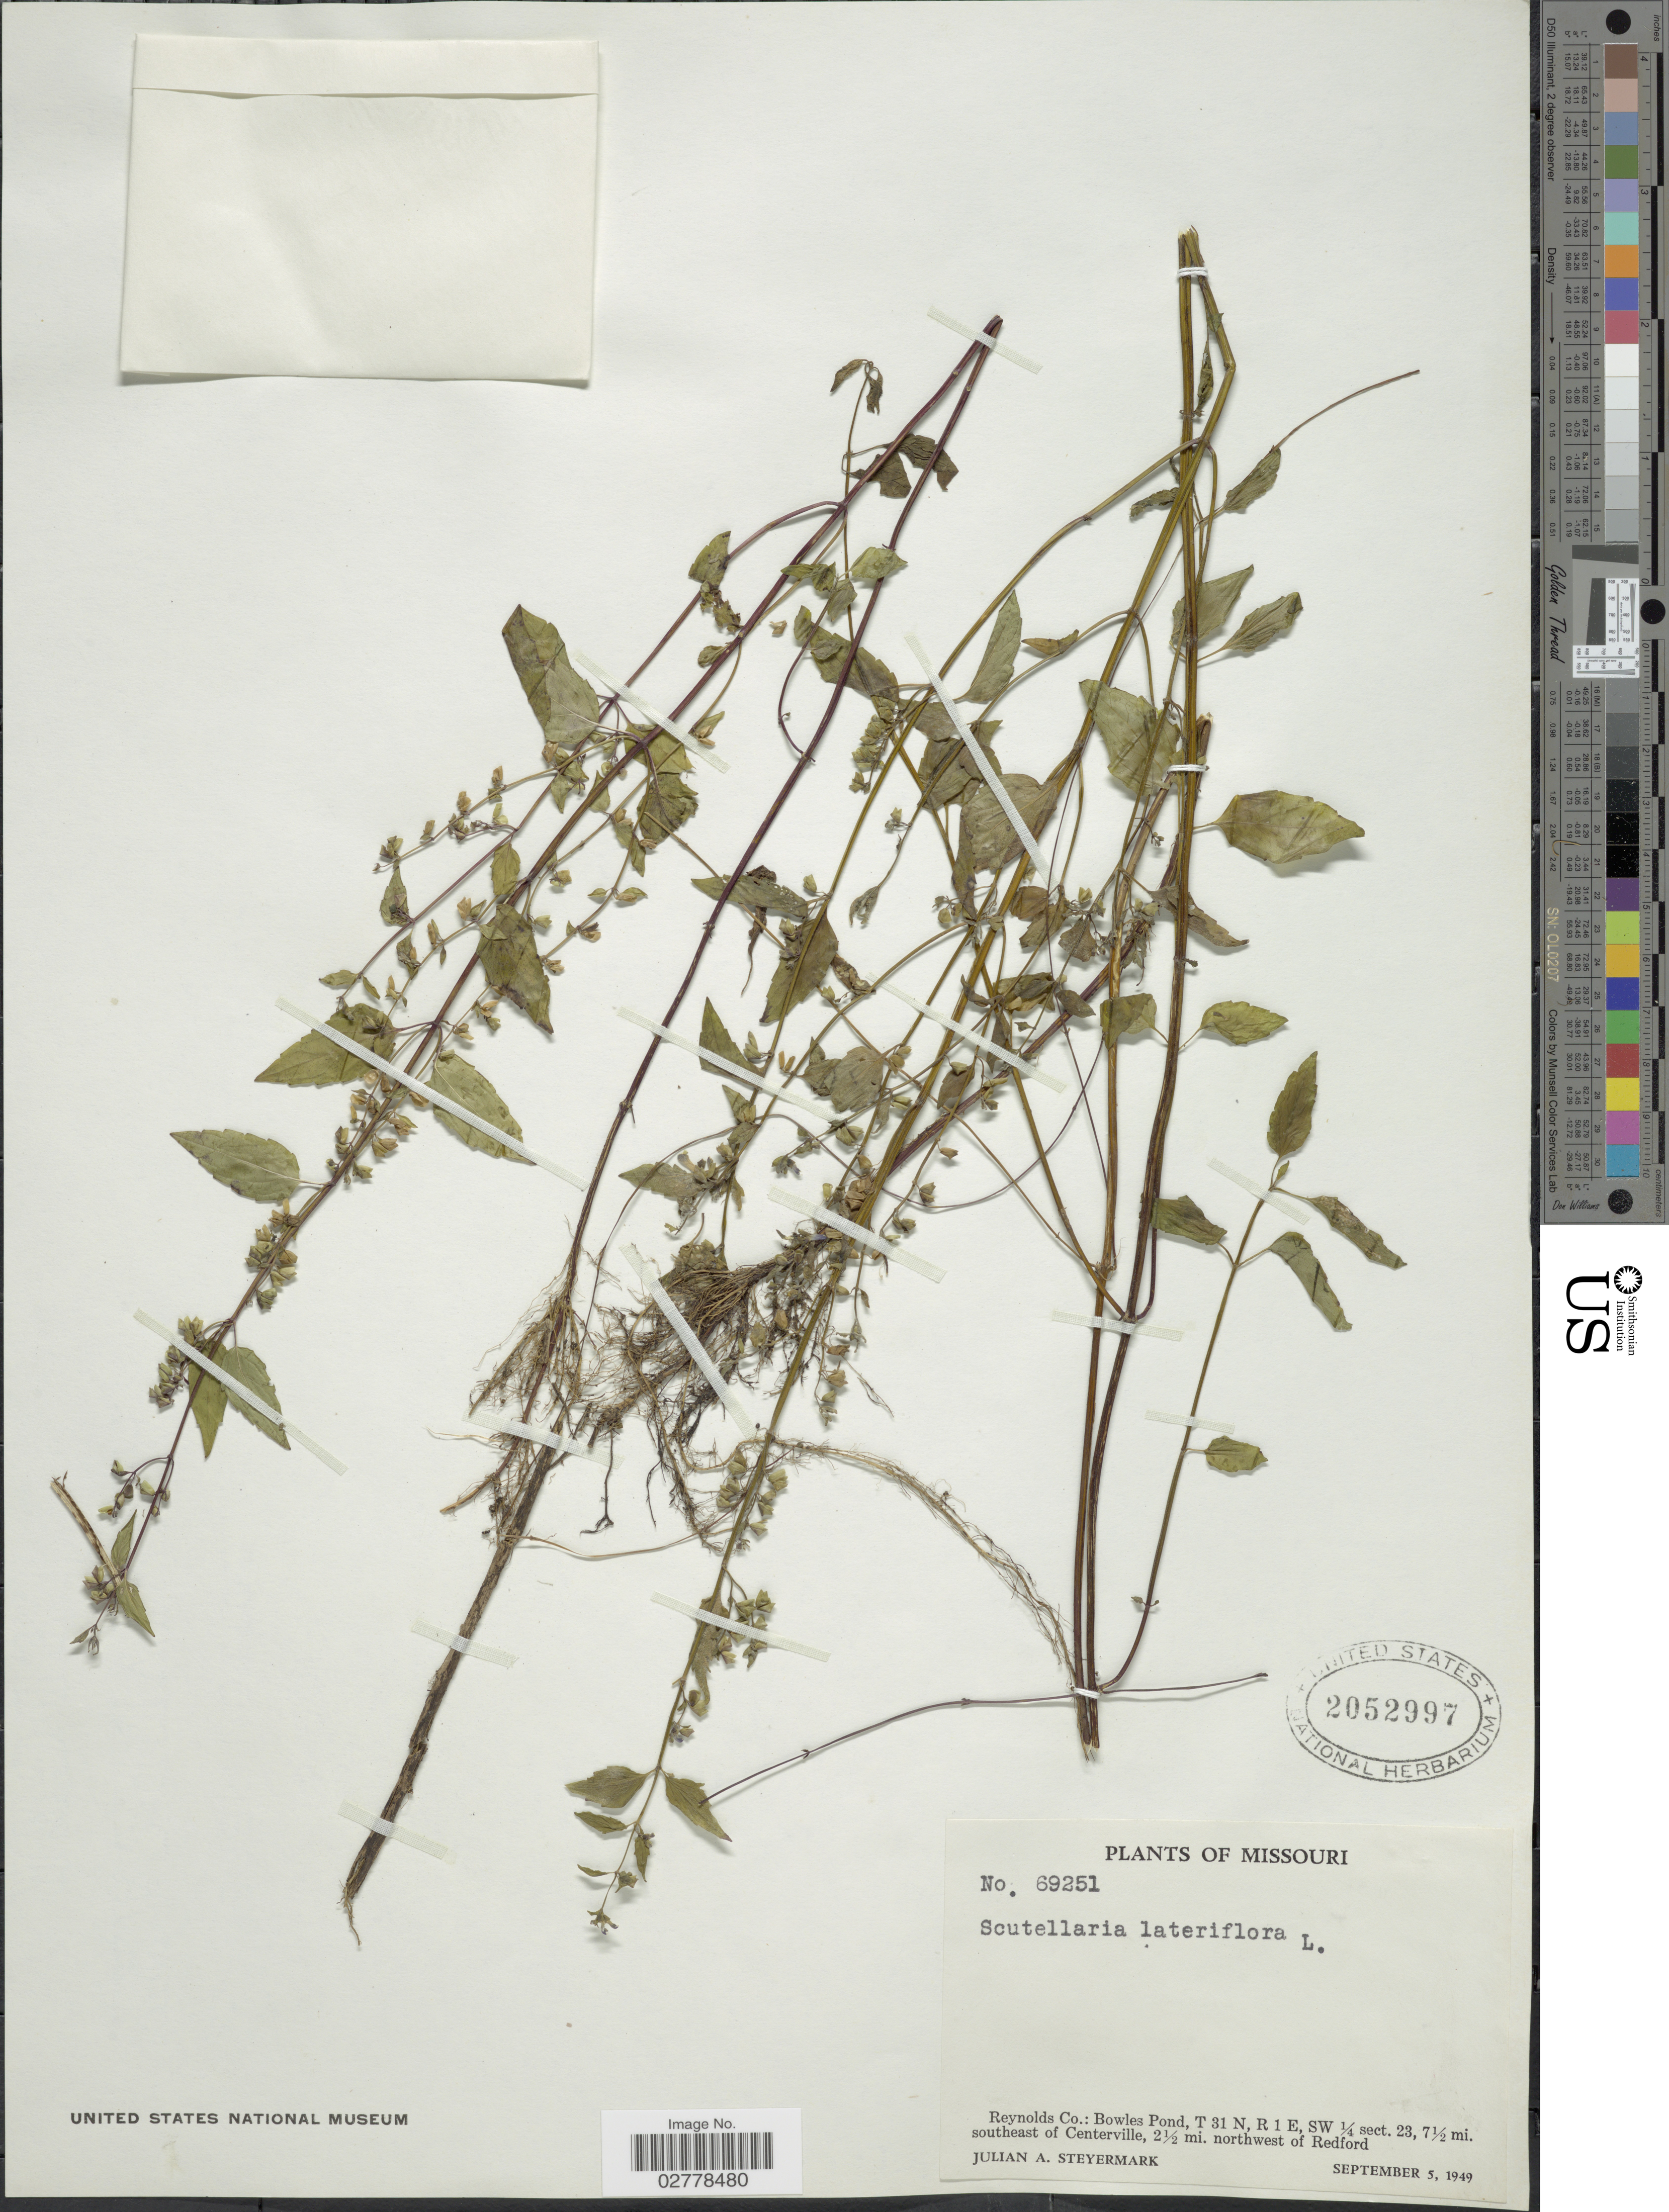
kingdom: Plantae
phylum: Tracheophyta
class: Magnoliopsida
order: Lamiales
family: Lamiaceae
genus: Scutellaria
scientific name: Scutellaria lateriflora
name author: L.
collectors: J. Steyermark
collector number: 69251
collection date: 1949-09-05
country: United States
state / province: Missouri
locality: Reynolds Co.:Bowles Pond, T 31 N, R 1 E, SW ¼ sect. 23, 7½ mi. southeast of Centerville, 2½ mi. northwest of Redford.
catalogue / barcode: US 2052997